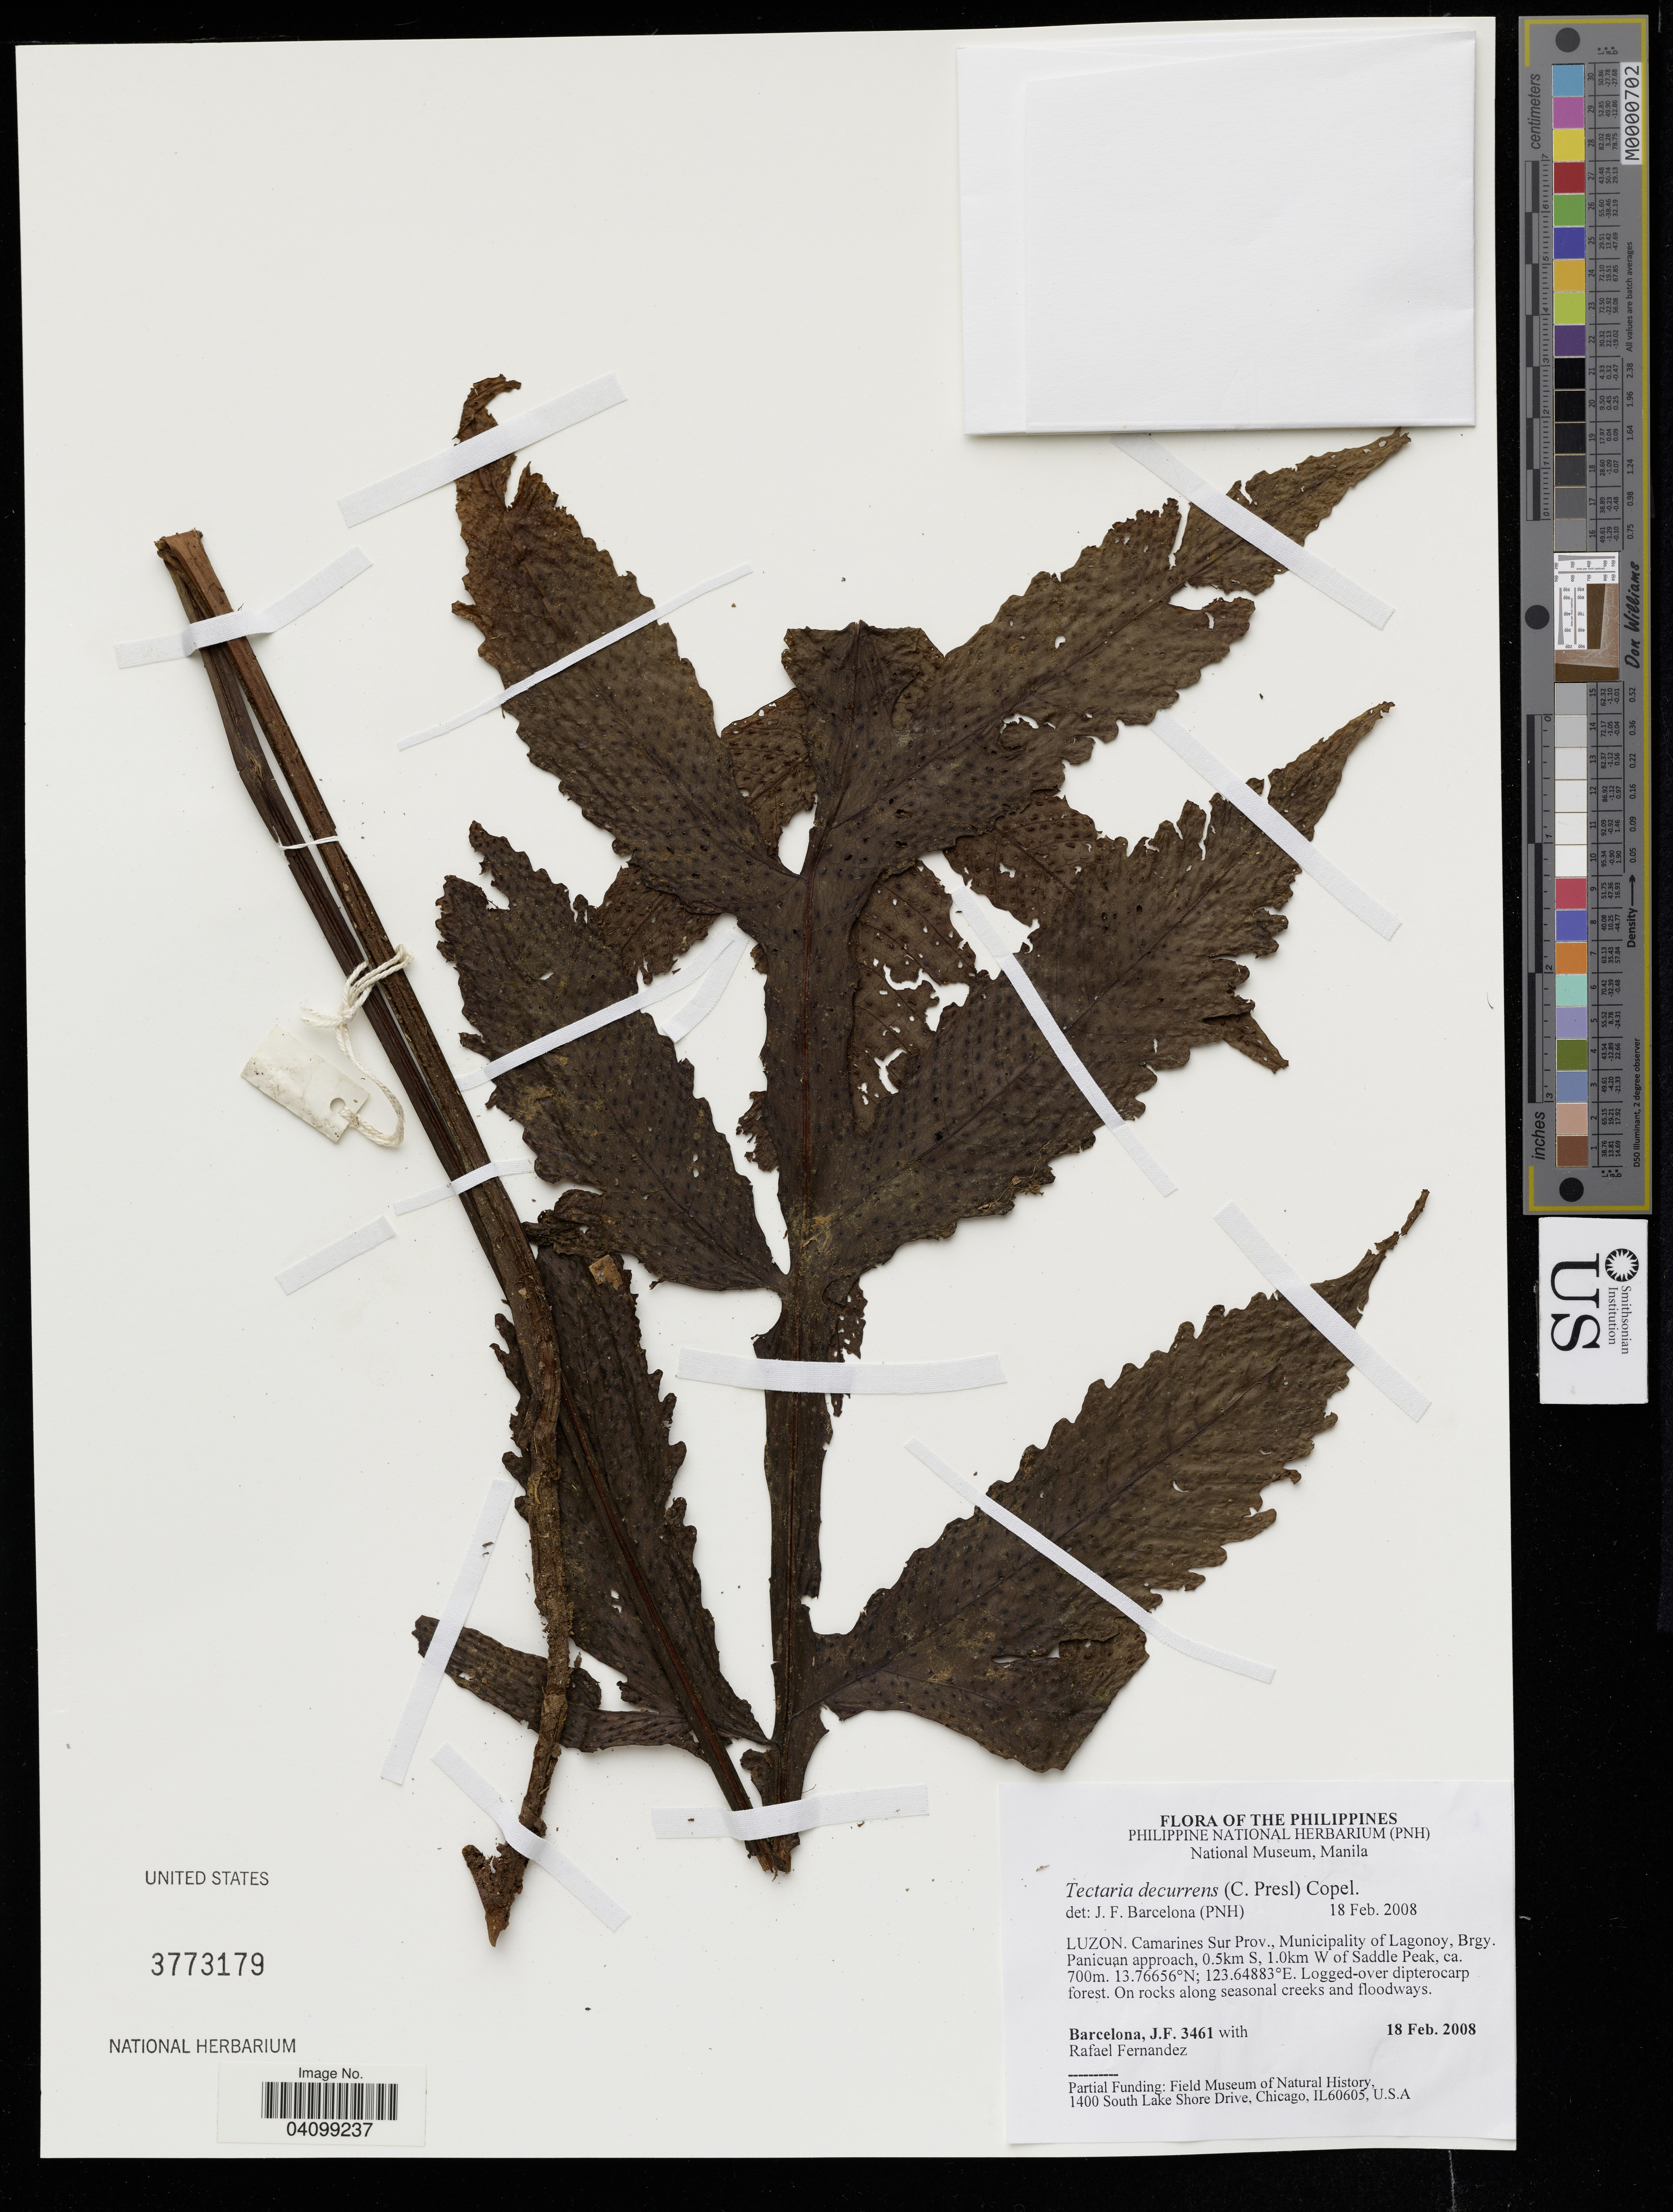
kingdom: Plantae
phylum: Tracheophyta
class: Polypodiopsida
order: Polypodiales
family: Tectariaceae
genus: Tectaria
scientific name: Tectaria decurrens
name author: (Presel.) Copel. in Elmer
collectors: J. F. Barcelona & R. Fernandez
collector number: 3461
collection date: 2008-02-18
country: Philippines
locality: Camarines Sur Prov., Municipality of Lagonoy, Brgy. Panicuan approach, 0.5km S, 1.0km W of Saddle Peak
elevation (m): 700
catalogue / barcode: US 37773179